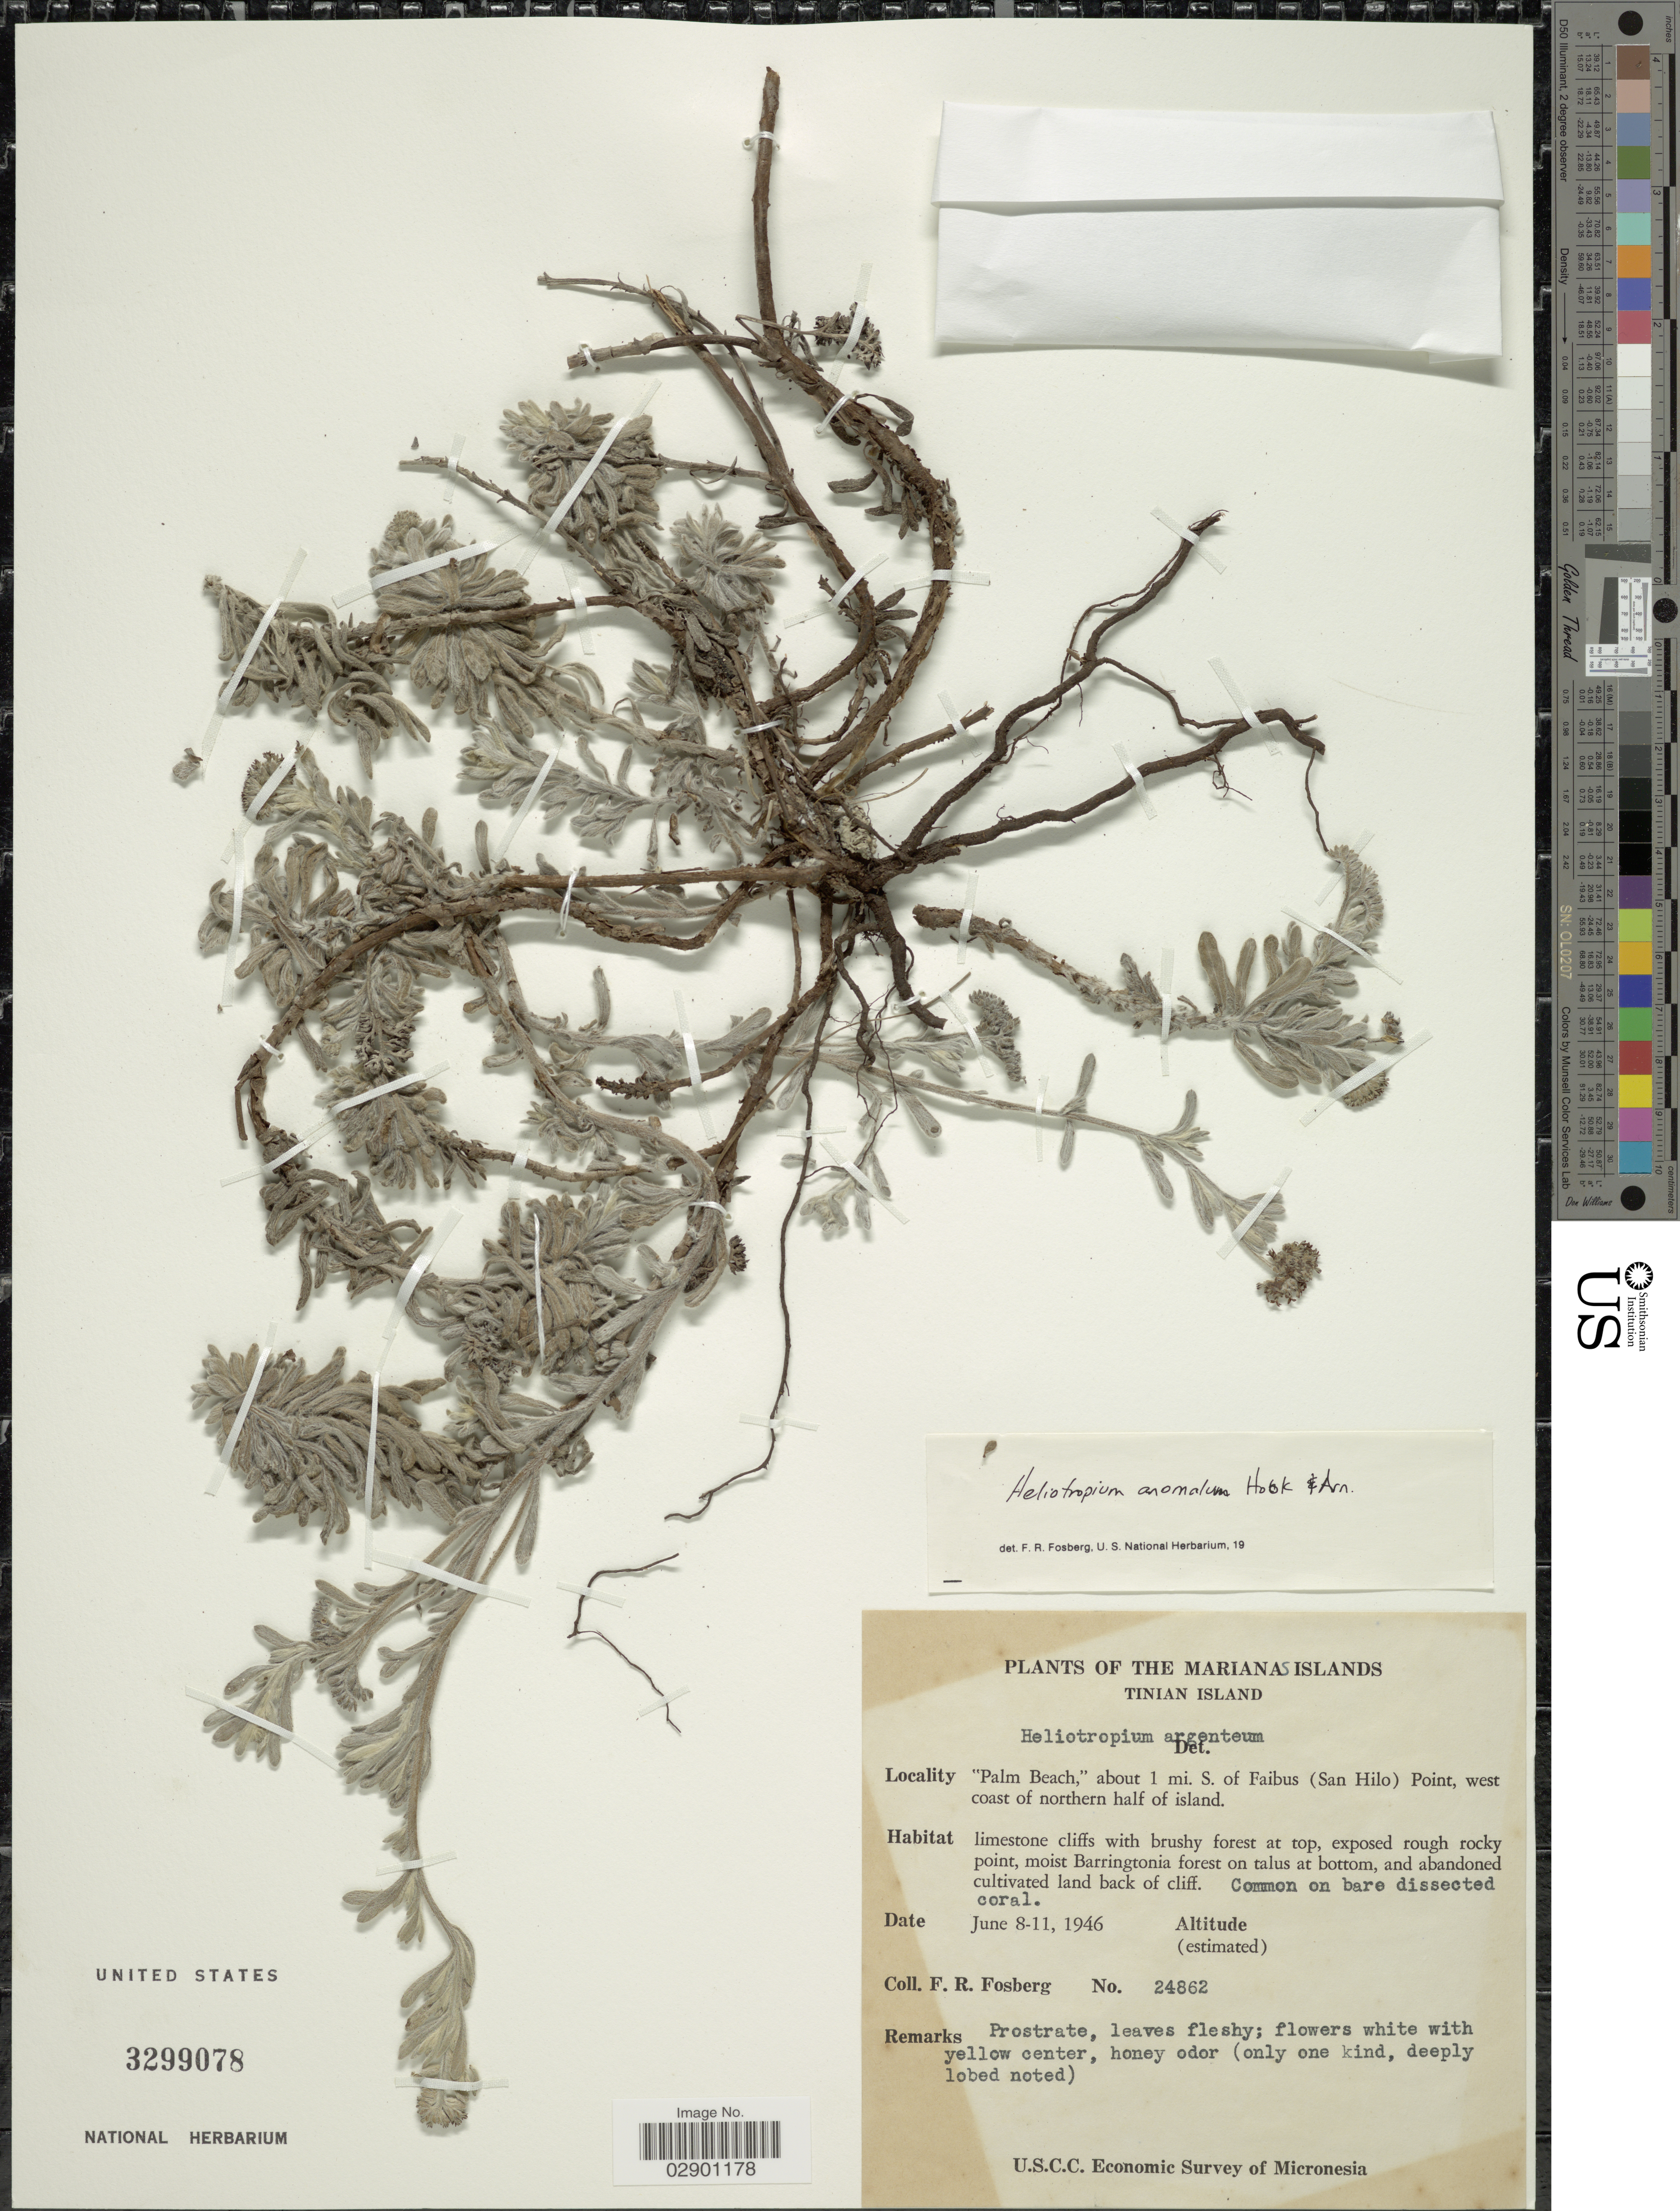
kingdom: Plantae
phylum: Tracheophyta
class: Magnoliopsida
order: Boraginales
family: Heliotropiaceae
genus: Heliotropium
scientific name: Heliotropium anomalum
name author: Hook. & Arn.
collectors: F. R. Fosberg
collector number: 24862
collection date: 1946-06-08/1946-06-11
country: Northern Mariana Islands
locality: Marianas Islands. Tinian Island. "Palm Beach", about 1 mi. S. of Faibus (San Hilo) Point, west coast of northern half of island.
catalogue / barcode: US 3299078